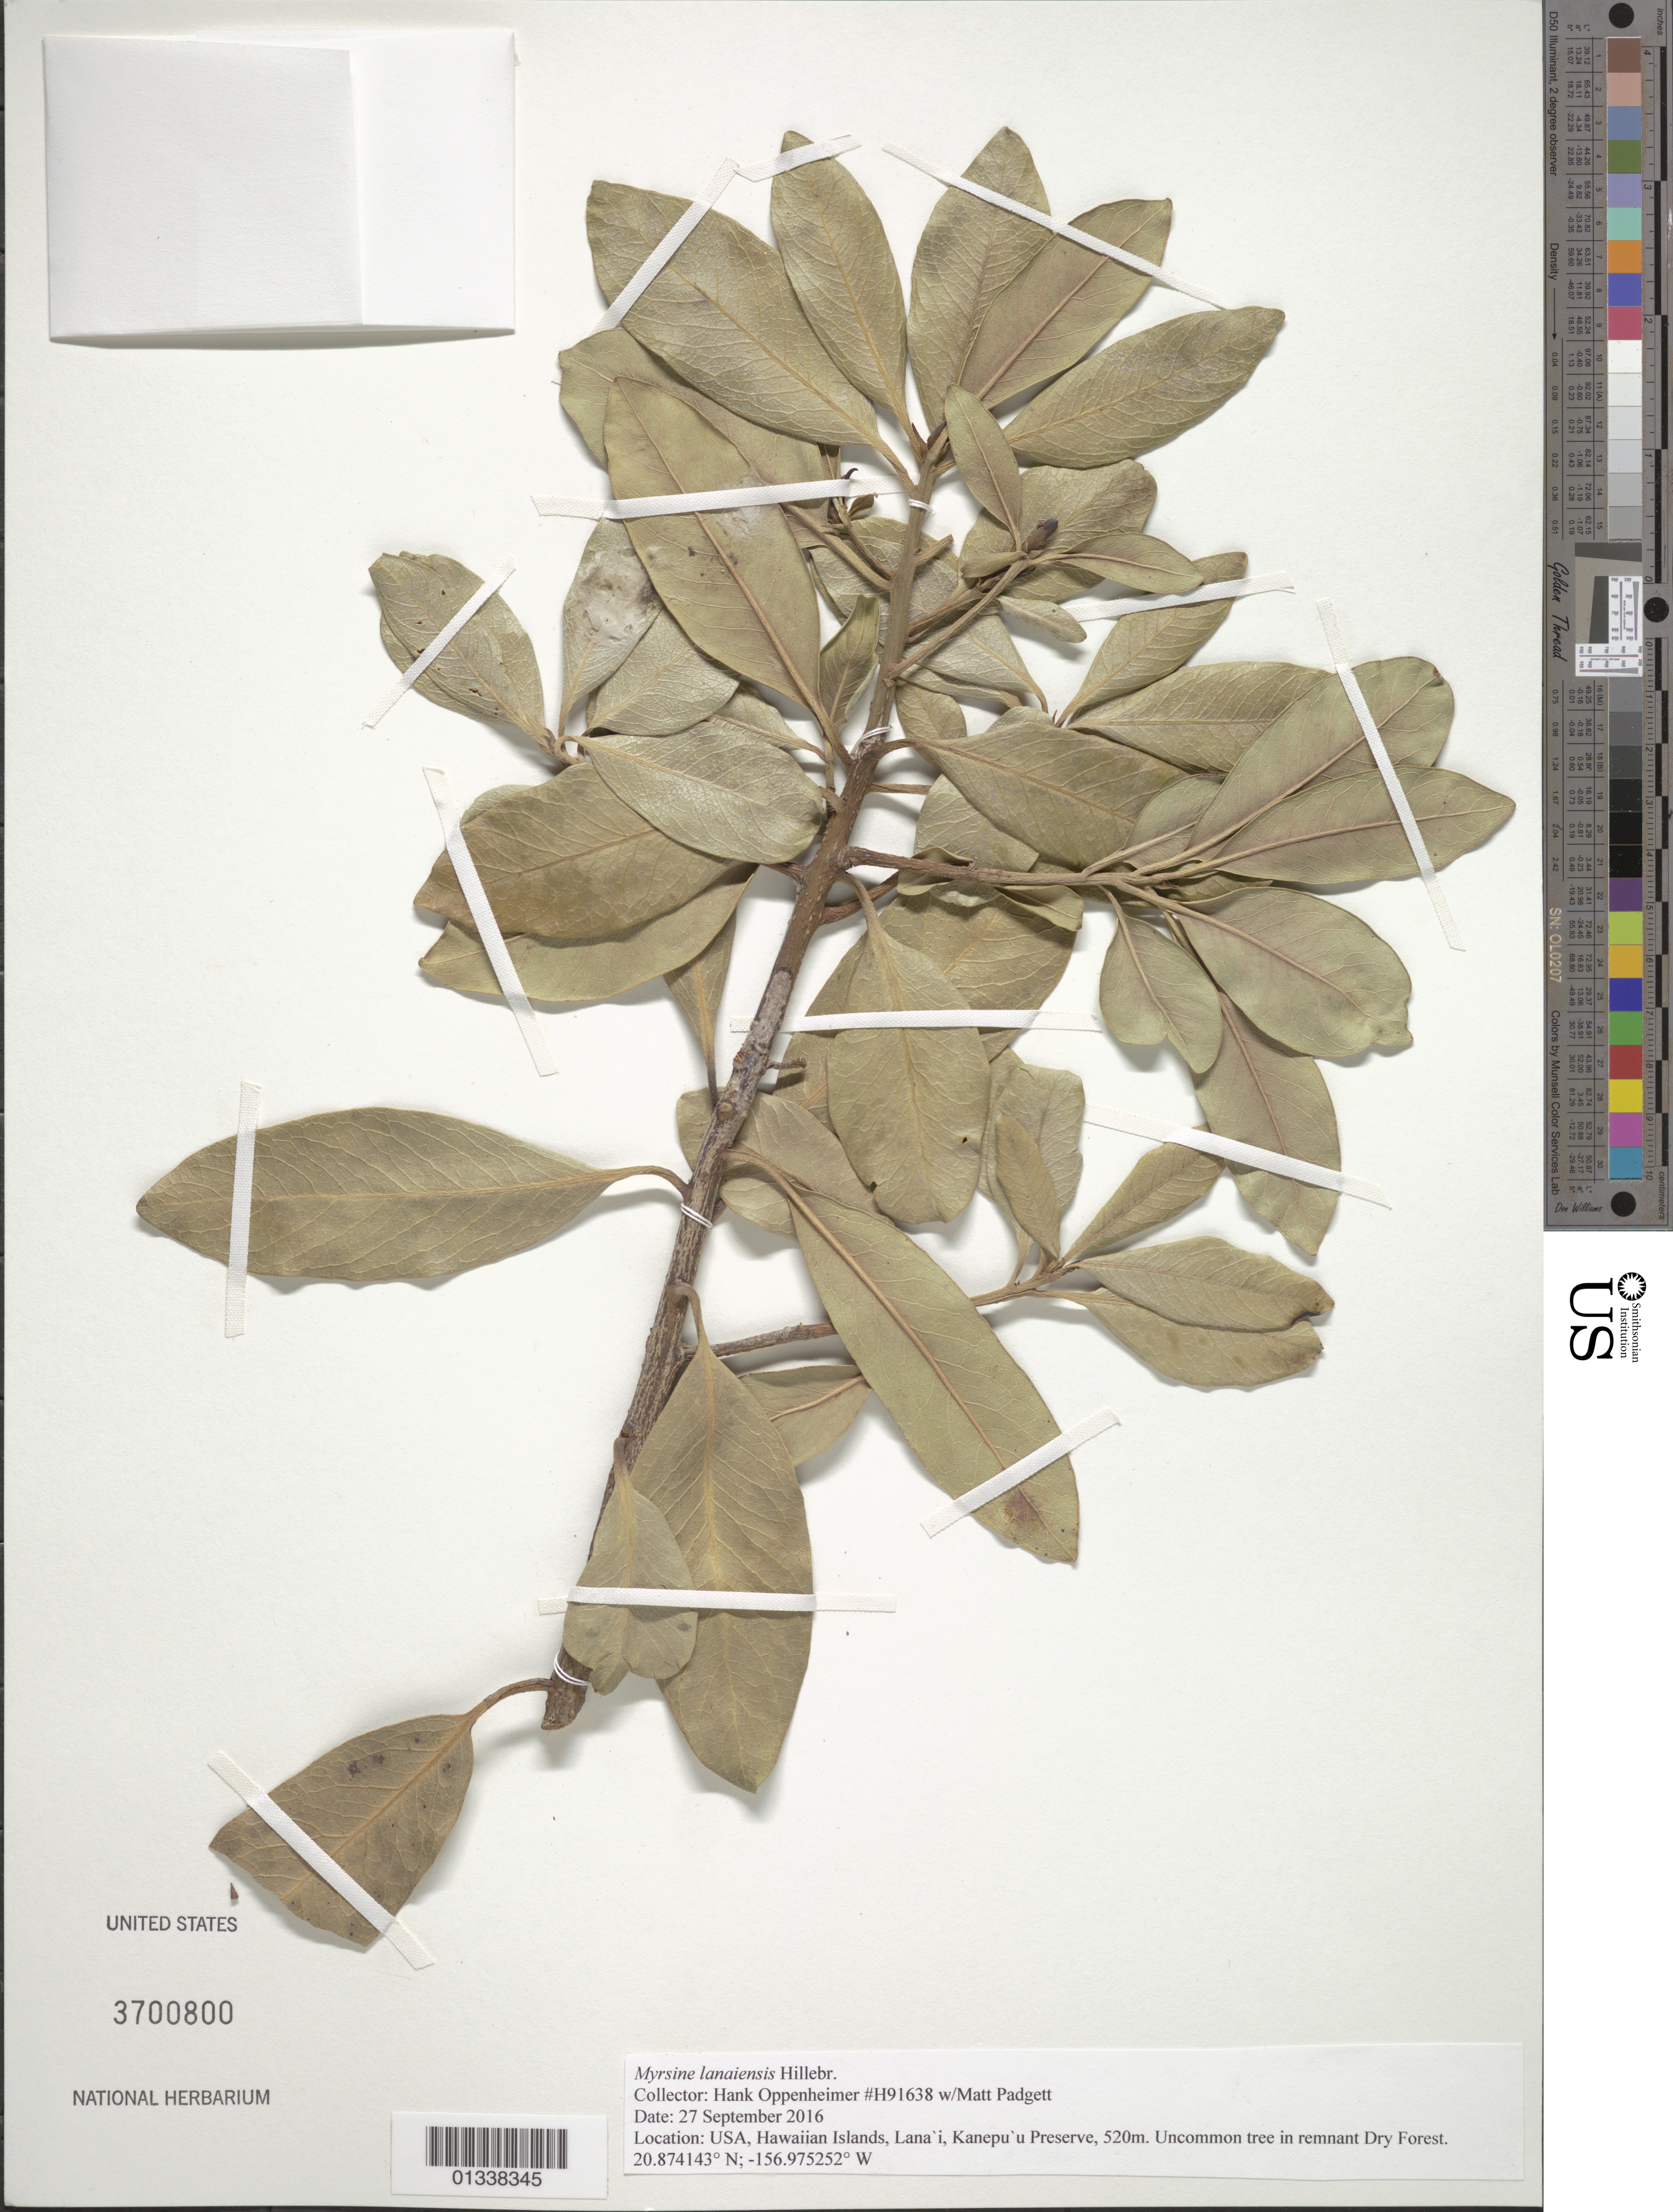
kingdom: Plantae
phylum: Tracheophyta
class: Magnoliopsida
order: Ericales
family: Primulaceae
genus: Myrsine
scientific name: Myrsine lanaiensis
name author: Hillebr.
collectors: H. Oppenheimer & M. Padgett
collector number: H91638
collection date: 2016-09-27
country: United States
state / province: Hawaii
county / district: Maui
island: Lana'i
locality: Kanepu'u Preserve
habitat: Remnant Dry Forest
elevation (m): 520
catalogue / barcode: US 3700800